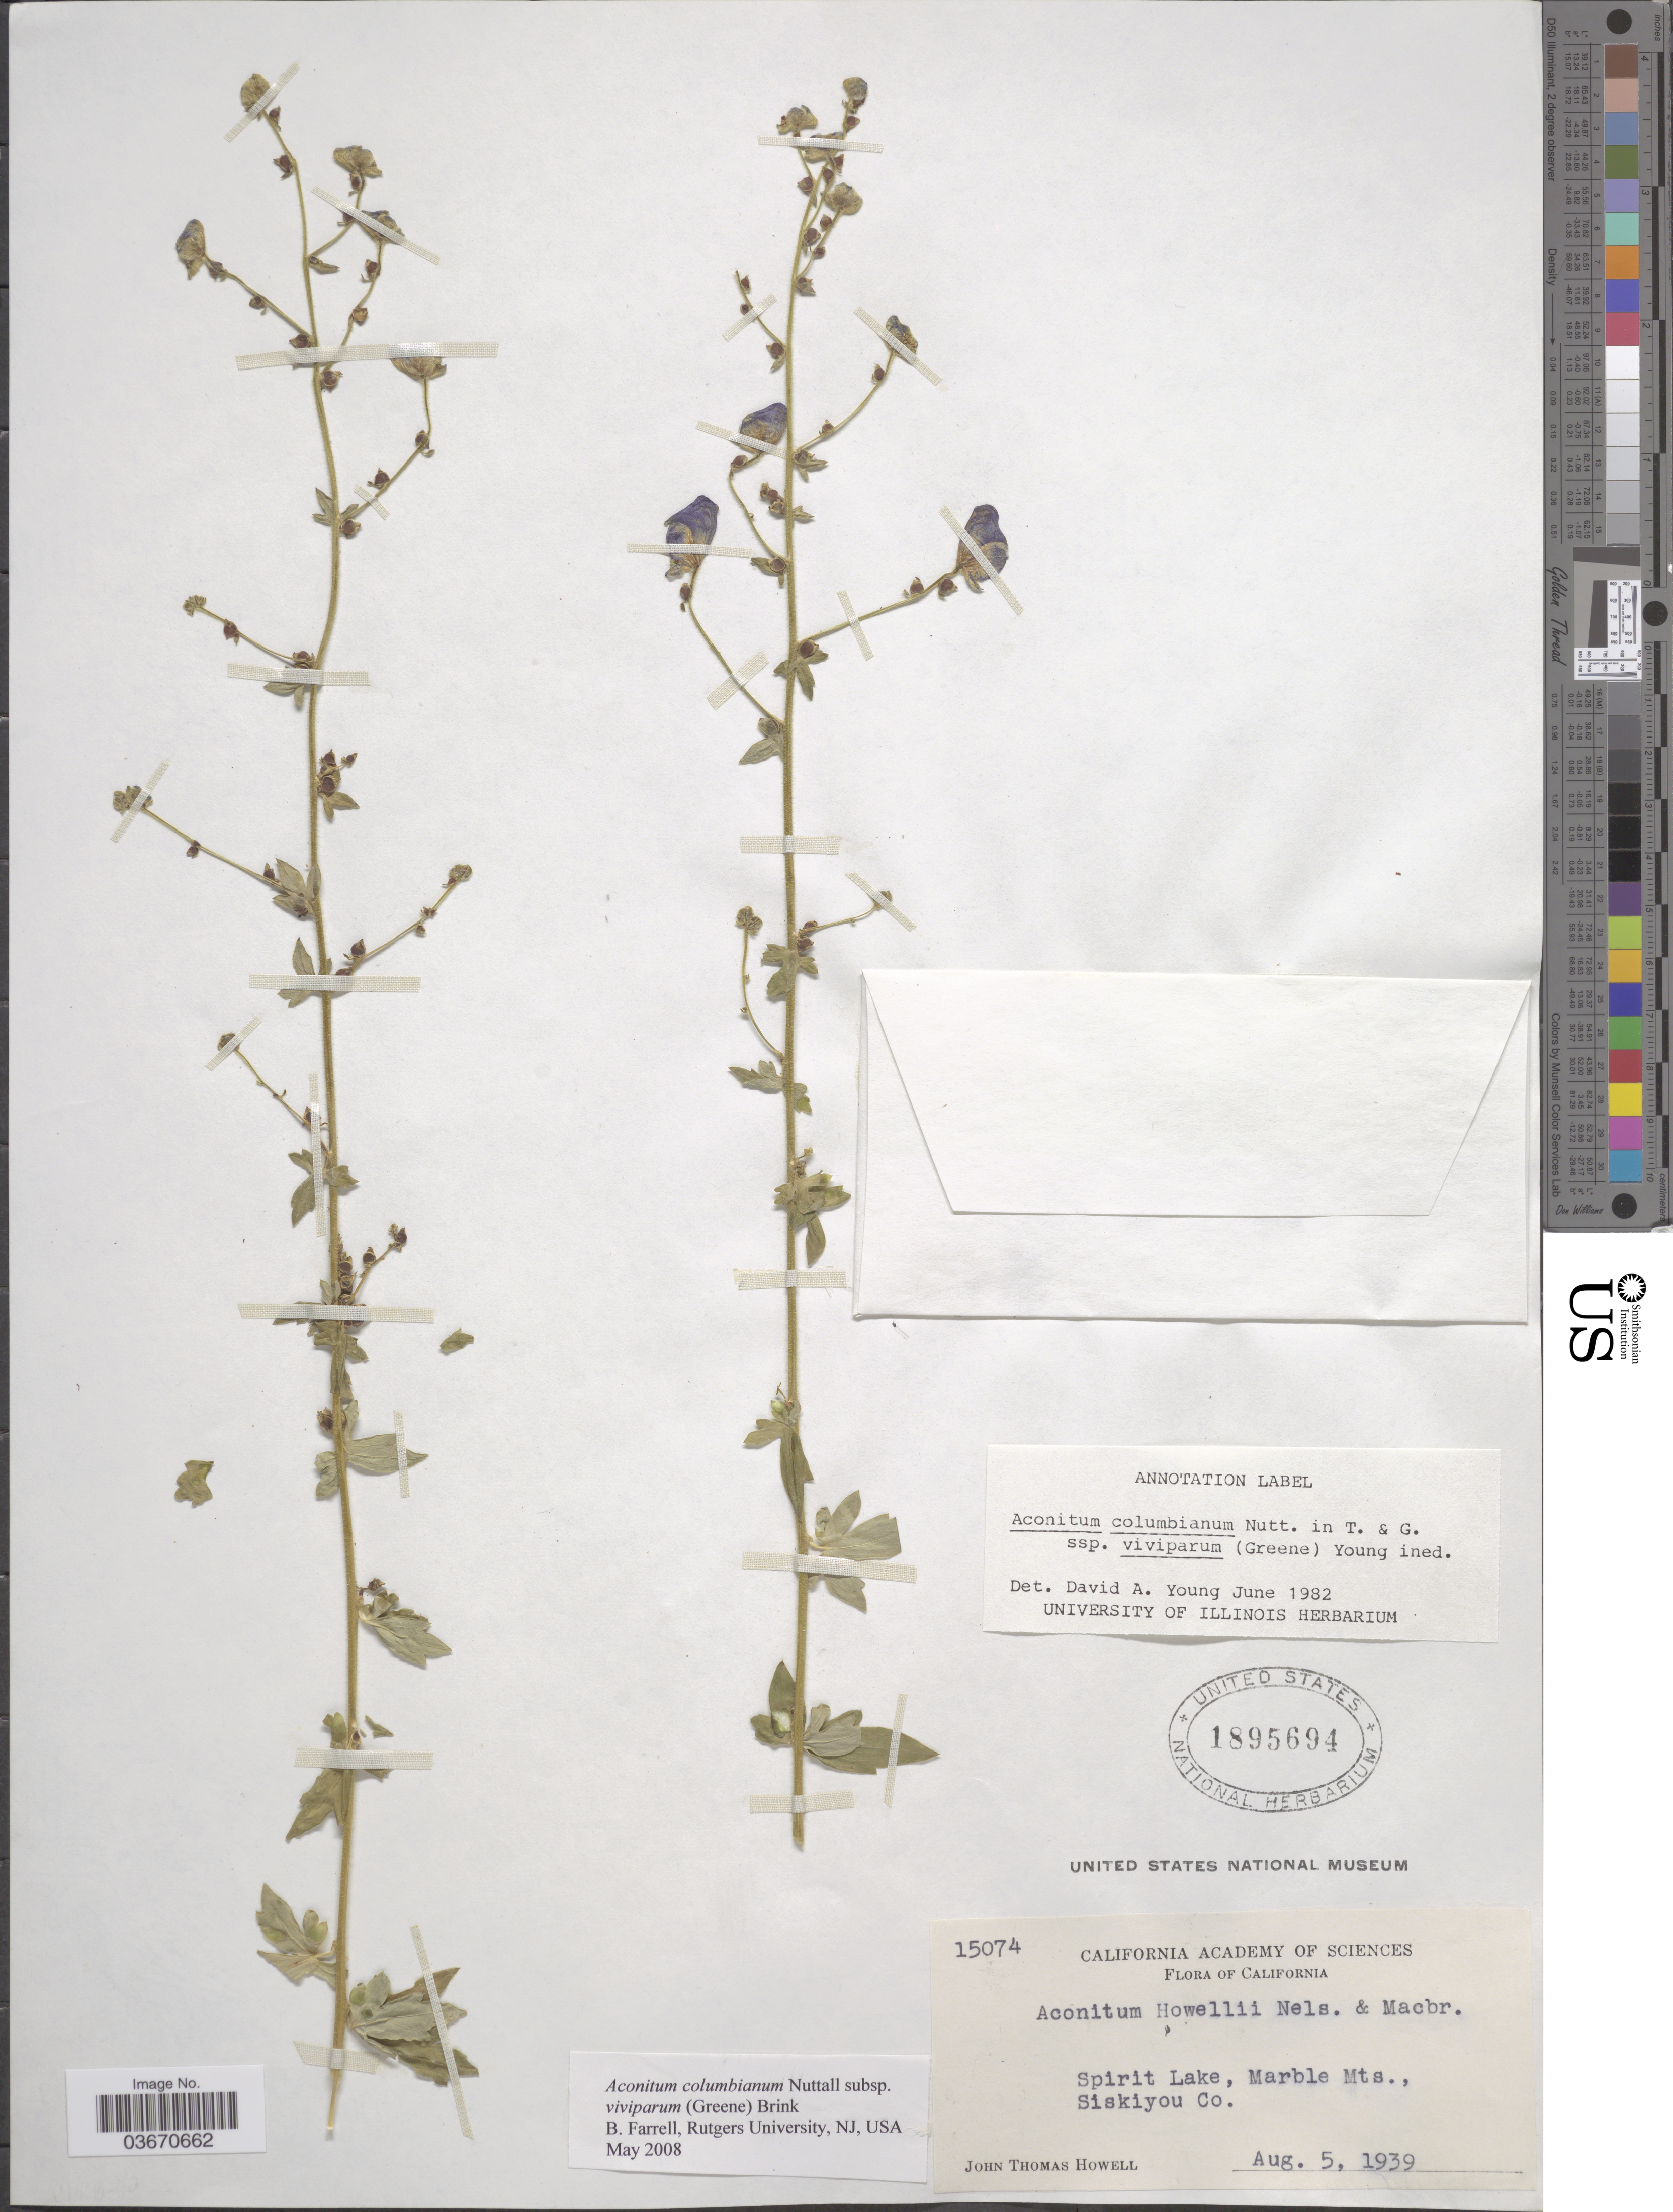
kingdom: Plantae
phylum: Tracheophyta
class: Magnoliopsida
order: Ranunculales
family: Ranunculaceae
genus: Aconitum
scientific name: Aconitum columbianum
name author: Nutt.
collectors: J. T. Howell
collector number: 15074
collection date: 1939-08-05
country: United States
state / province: California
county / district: Siskiyou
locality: Spirit Lake, Marble Mts., Siskiyou Co.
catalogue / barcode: US 1895694